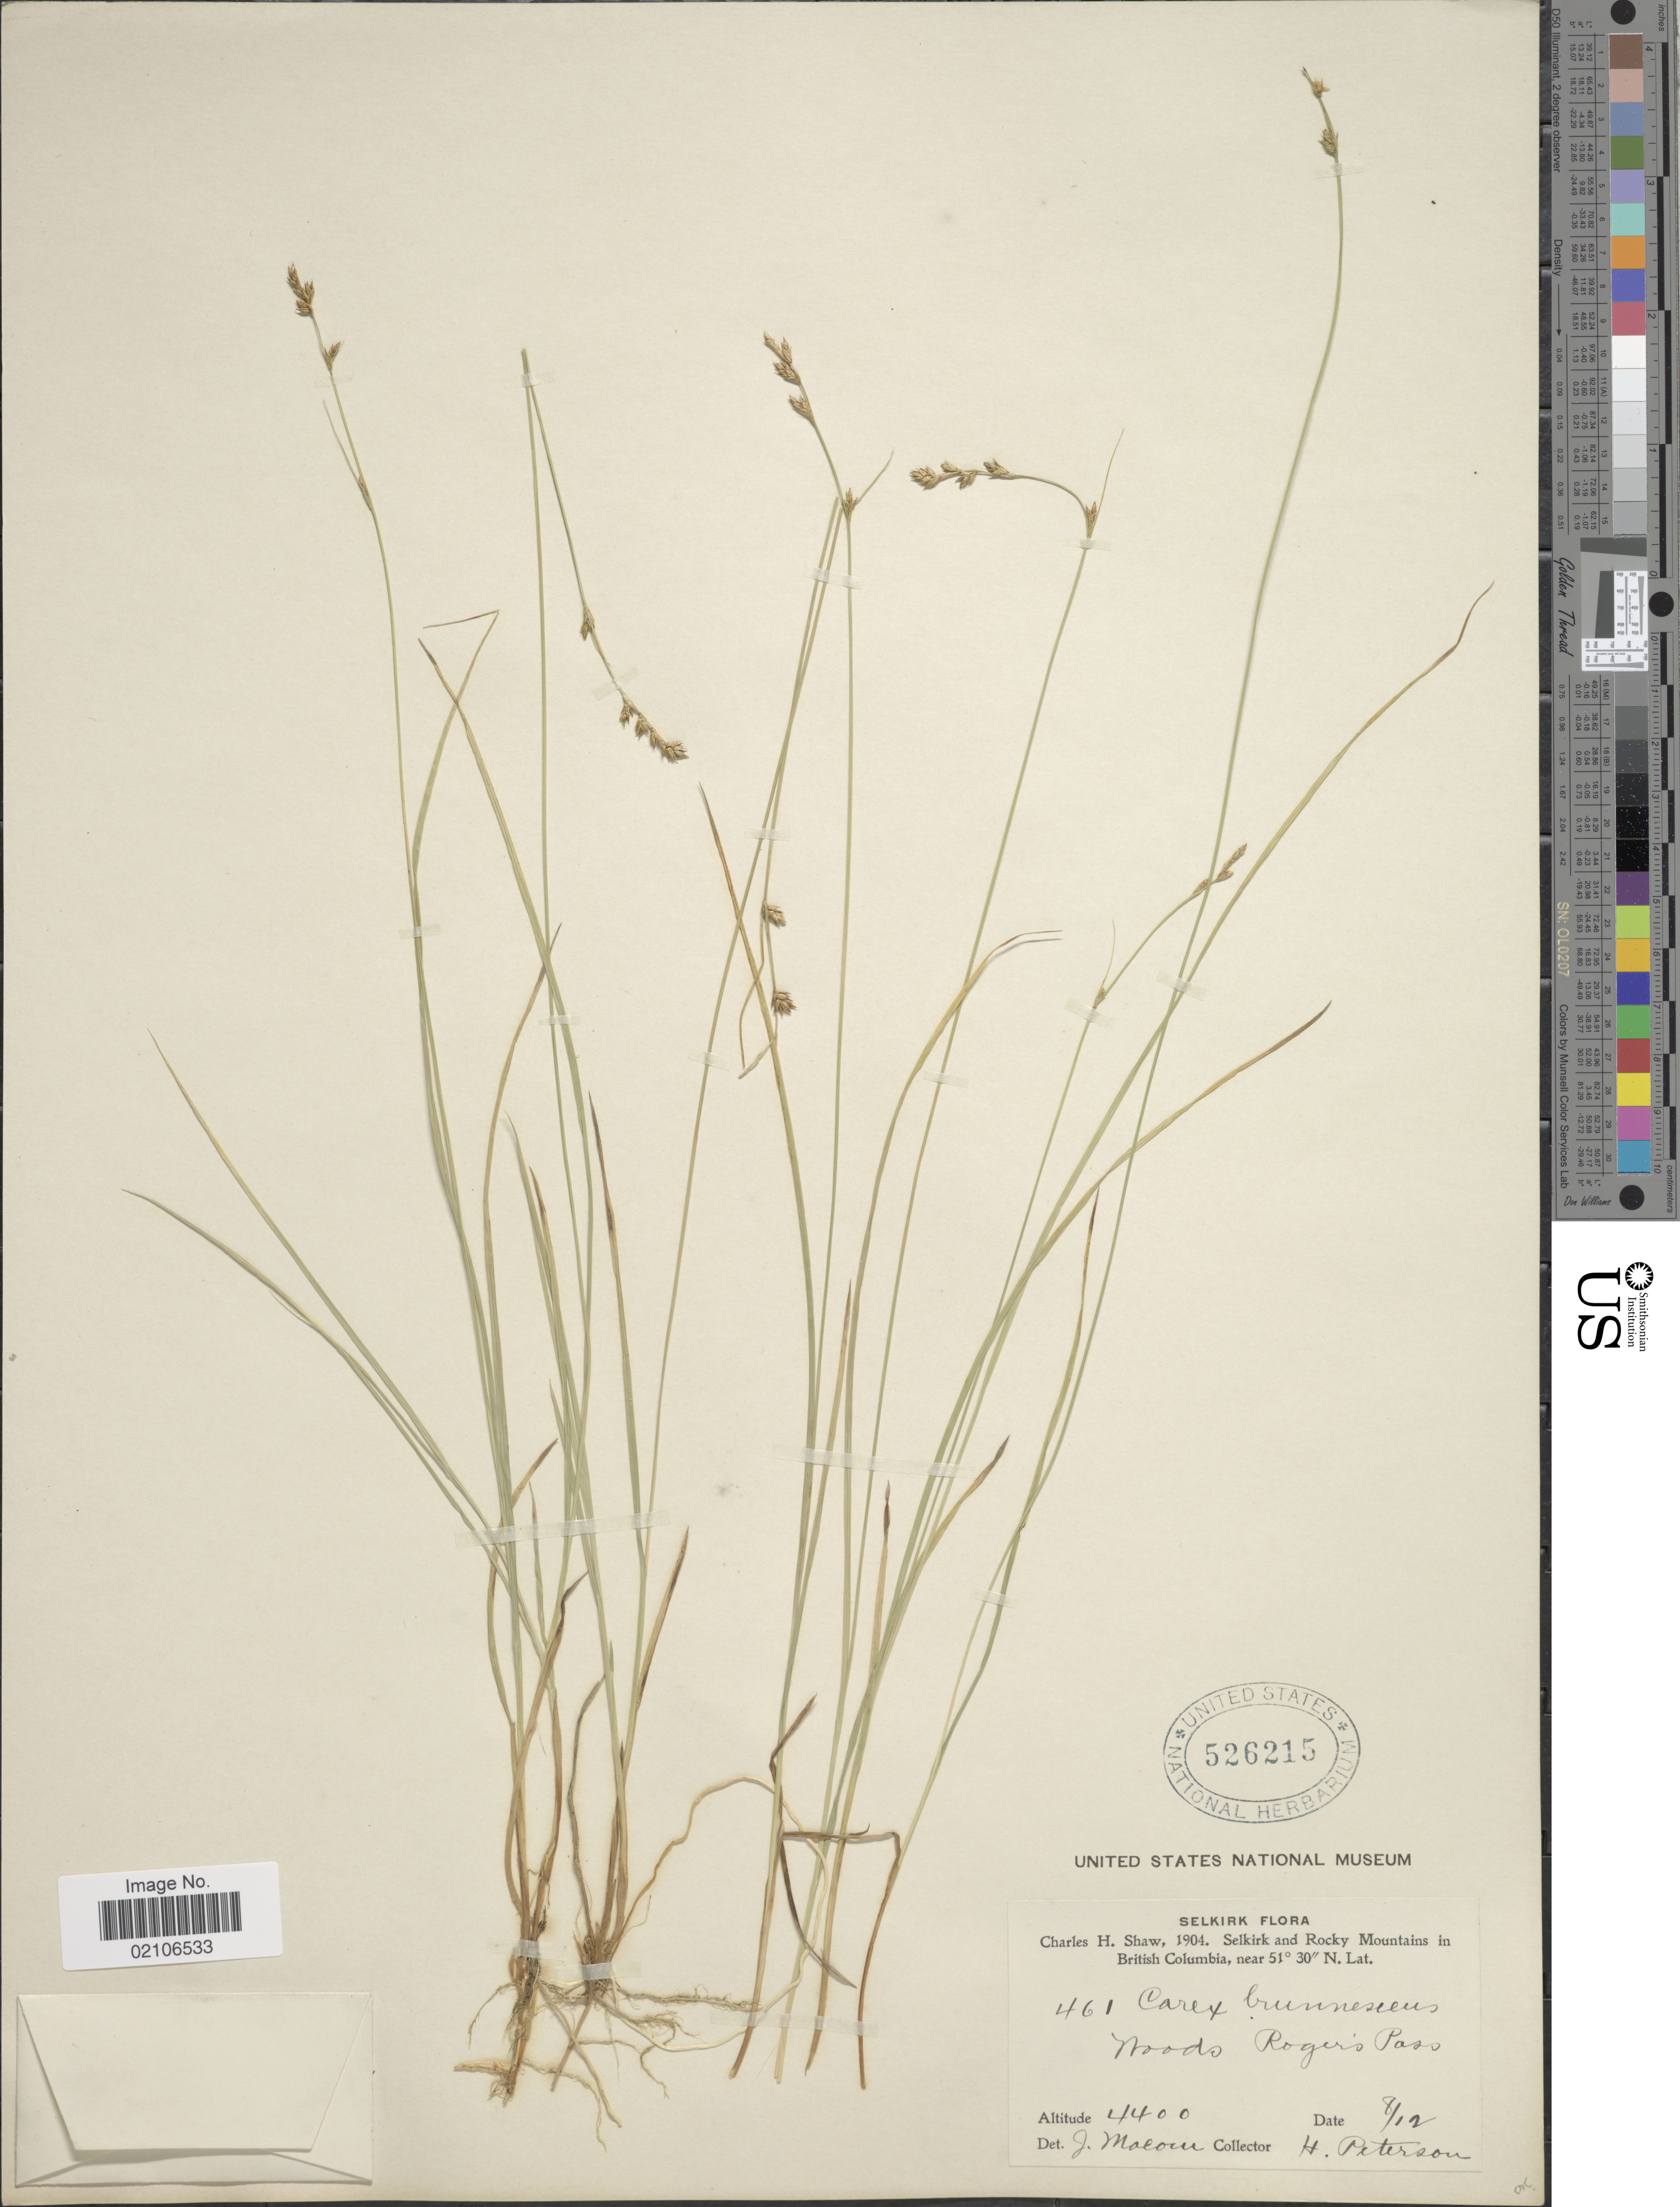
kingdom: Plantae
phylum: Tracheophyta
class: Liliopsida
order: Poales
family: Cyperaceae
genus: Carex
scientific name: Carex brunnescens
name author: (Pers.) Poir.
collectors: C. H. Shaw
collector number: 461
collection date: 1904-12-08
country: Canada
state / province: British Columbia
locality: Selkirk, Selkirk and Rocky Mountains in British Columbia, Woods Rogers Pass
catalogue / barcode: US 526215